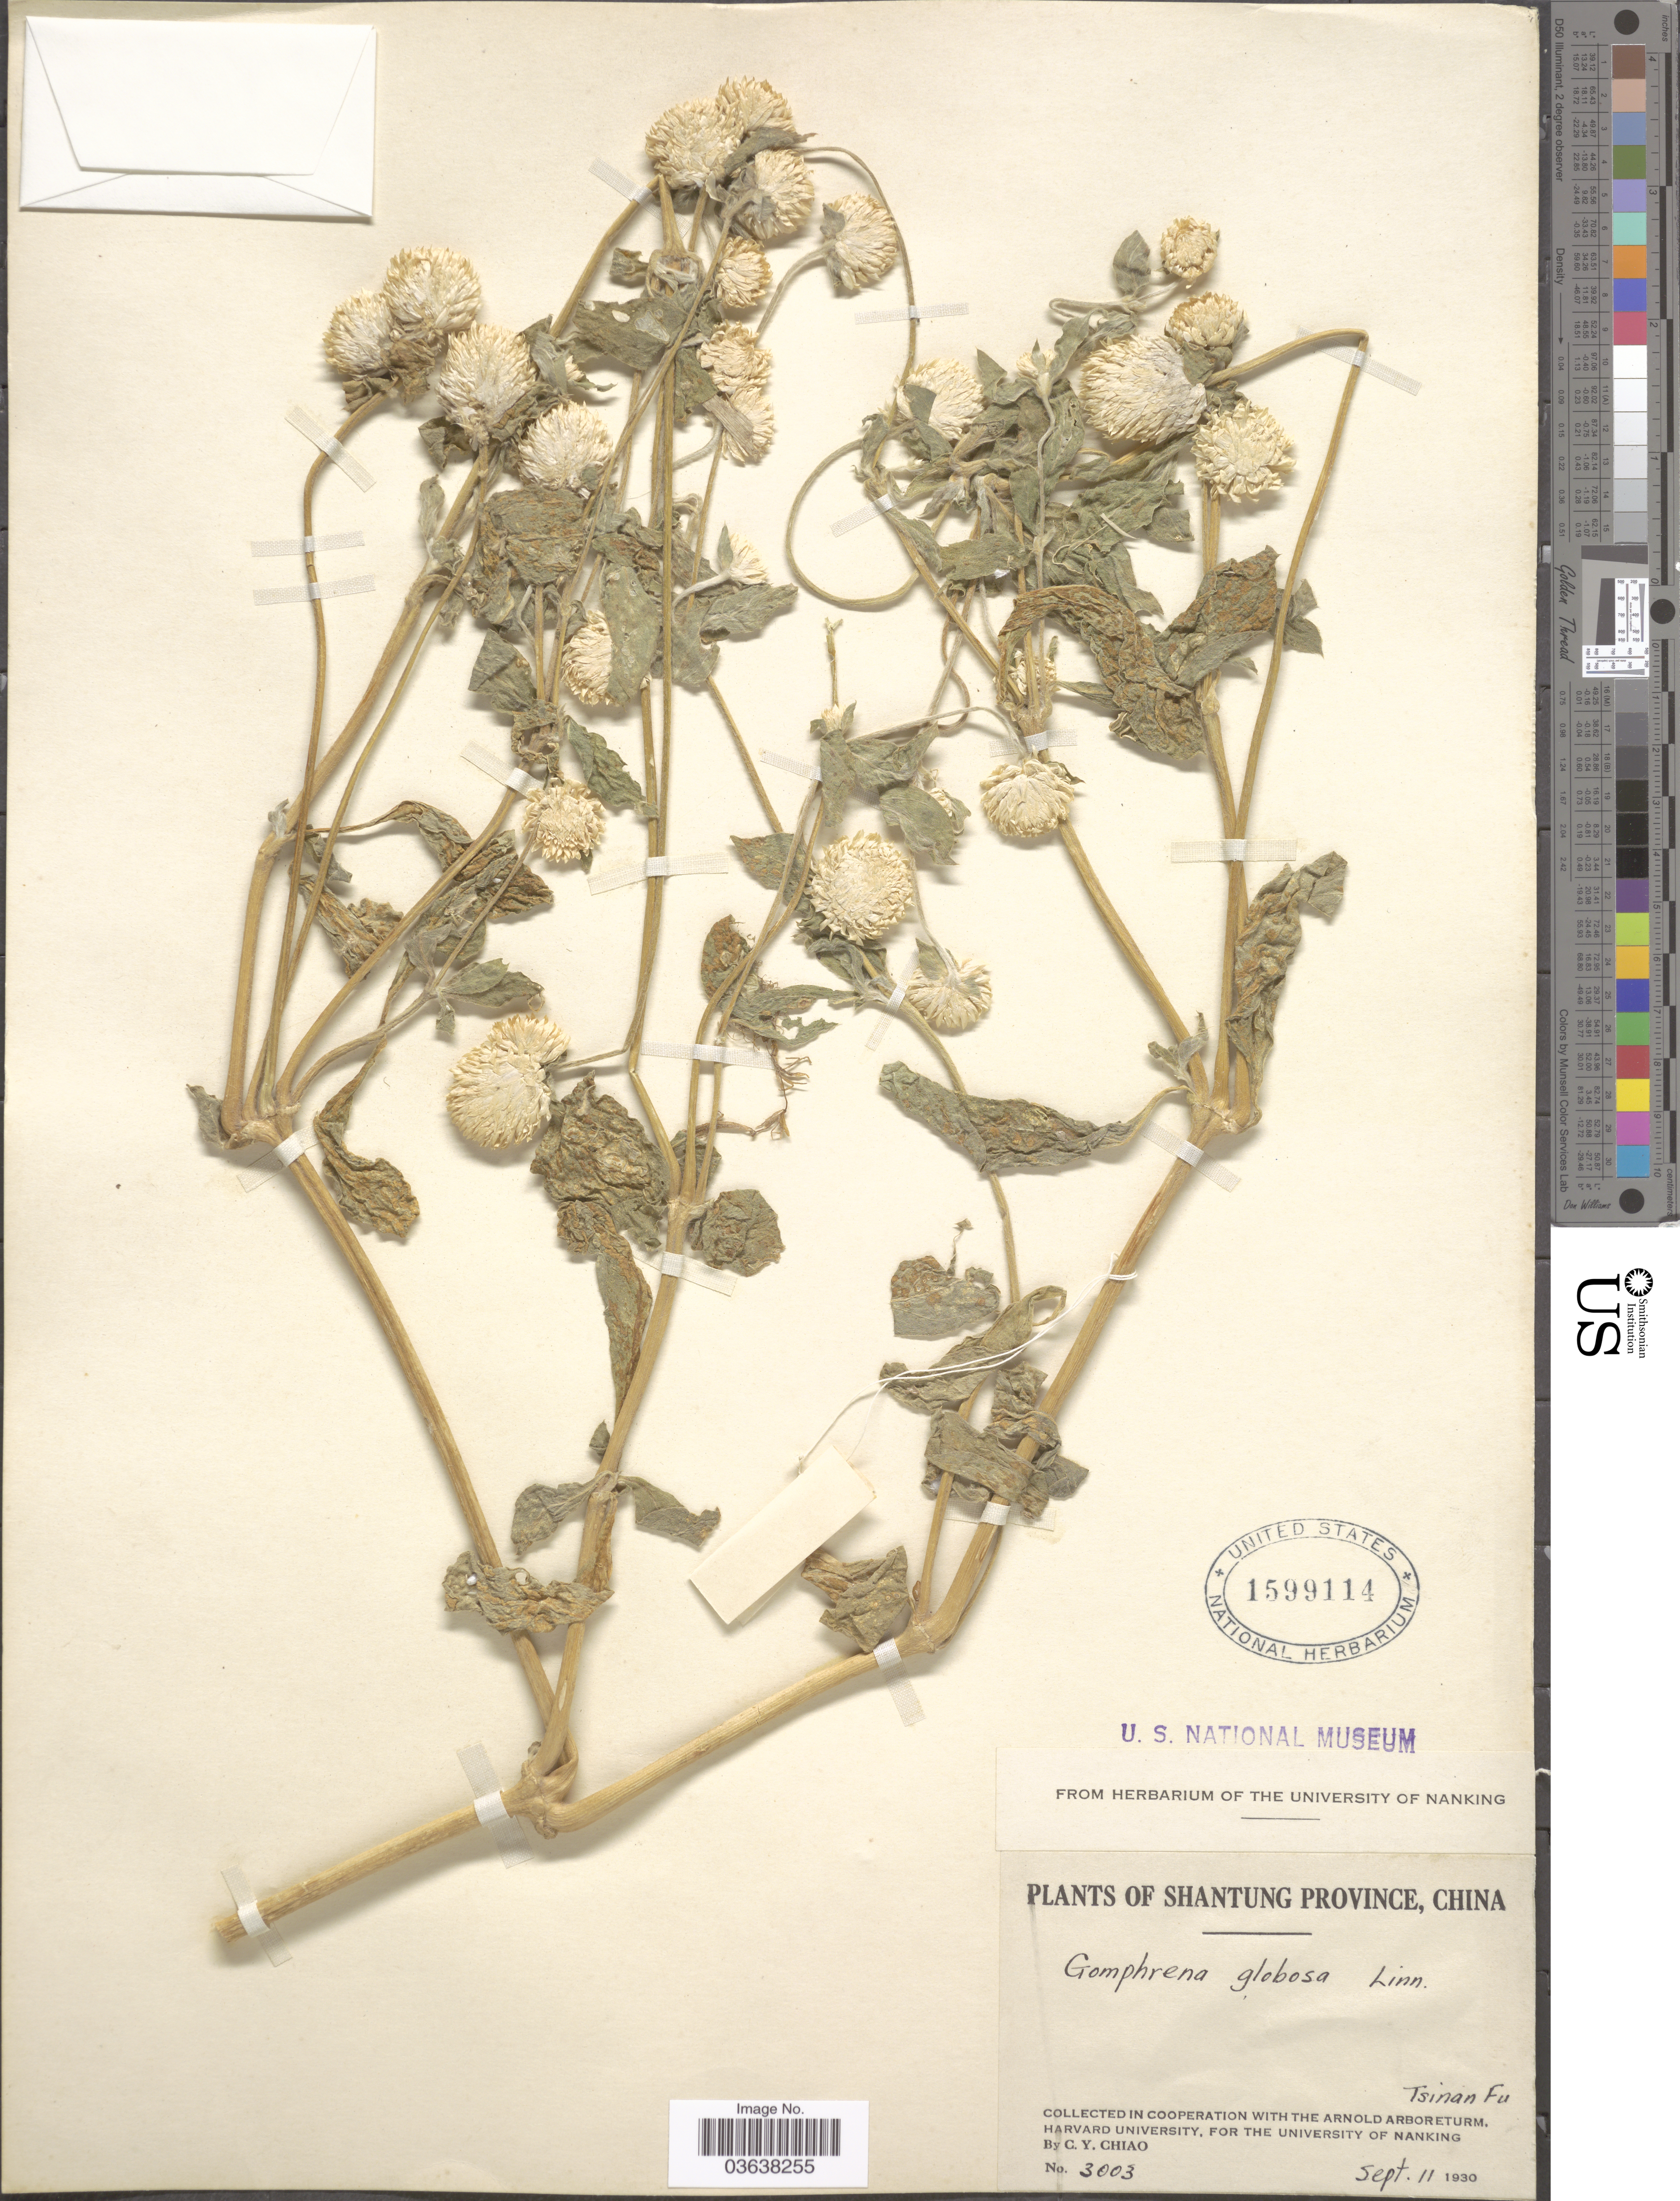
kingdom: Plantae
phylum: Tracheophyta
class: Magnoliopsida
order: Caryophyllales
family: Amaranthaceae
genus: Gomphrena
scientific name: Gomphrena globosa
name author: L.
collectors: C. Y. Chiao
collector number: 3003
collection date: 1930-09-11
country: China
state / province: Shandong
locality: Shantung Province. Tsinan Fu.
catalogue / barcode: US 1599114